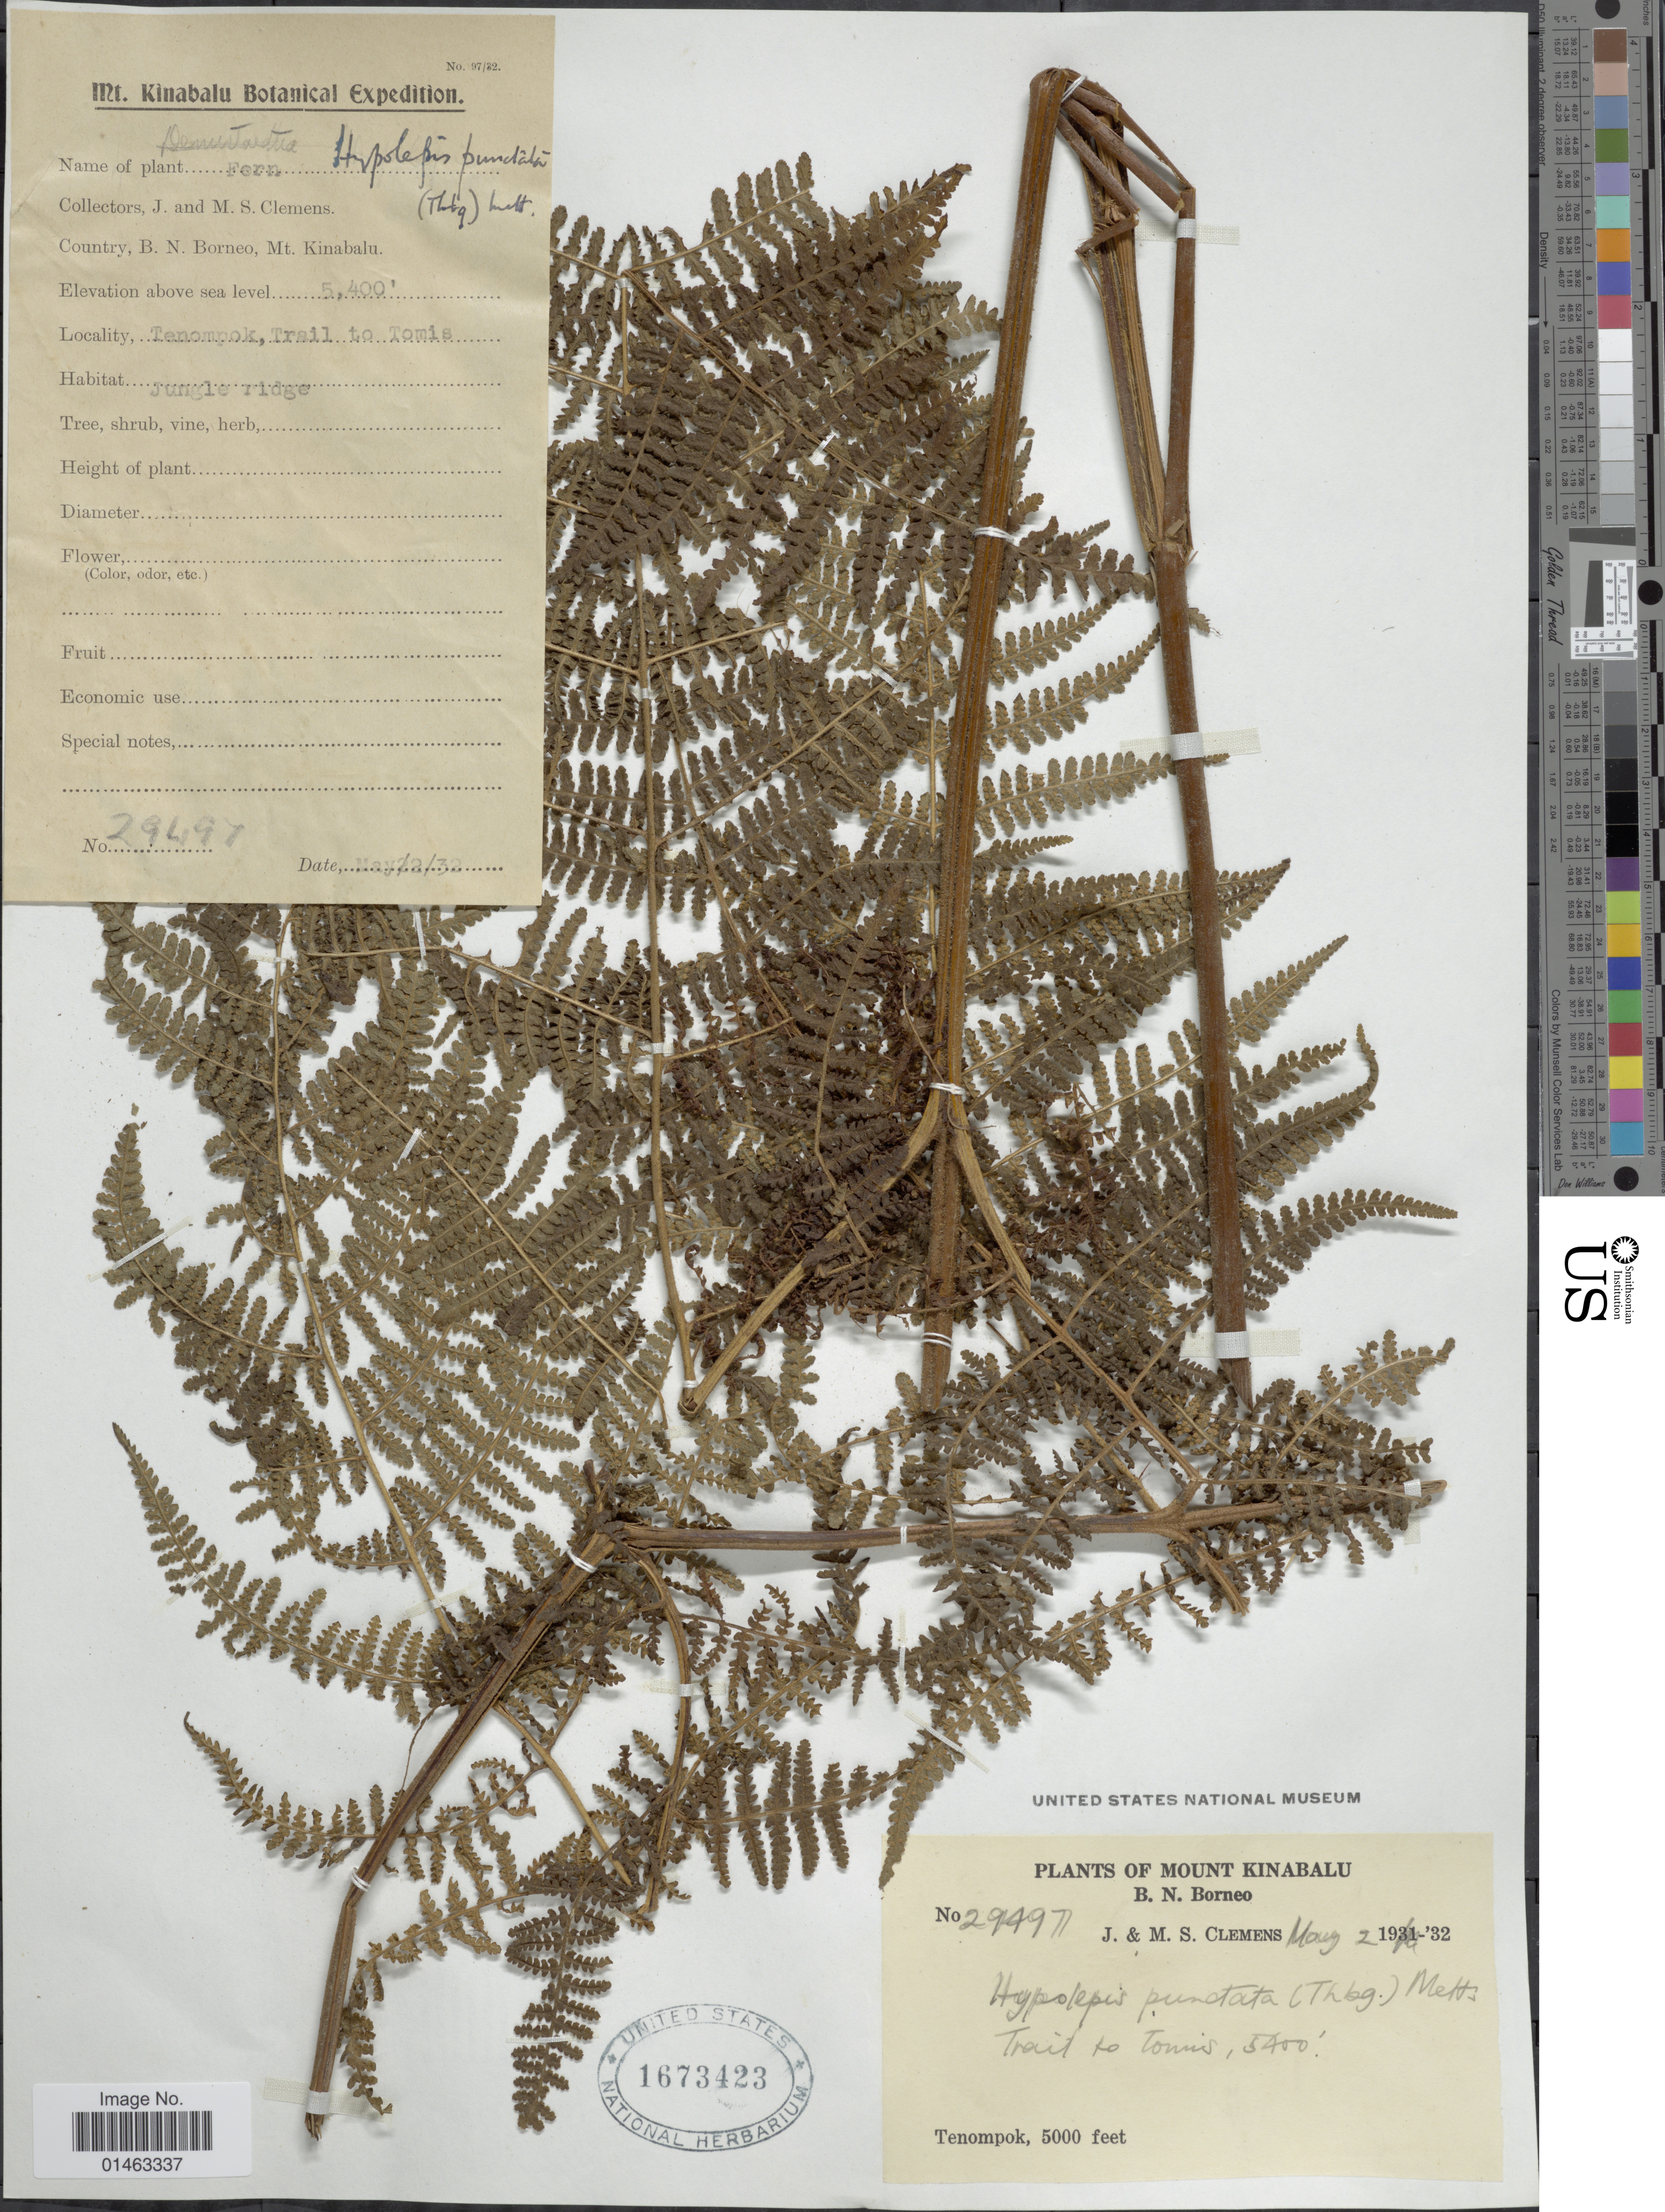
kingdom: Plantae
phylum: Tracheophyta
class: Polypodiopsida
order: Polypodiales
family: Dennstaedtiaceae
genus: Hypolepis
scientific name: Hypolepis punctata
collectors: J. Clemens & M. S. Clemens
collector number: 29497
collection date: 1932-05-02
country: Malaysia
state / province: Sabah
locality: B.N. Borneo, mt. Kinabalu. Tenompok, Trail to Tomis. Tenompok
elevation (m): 1646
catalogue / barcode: US 1673423